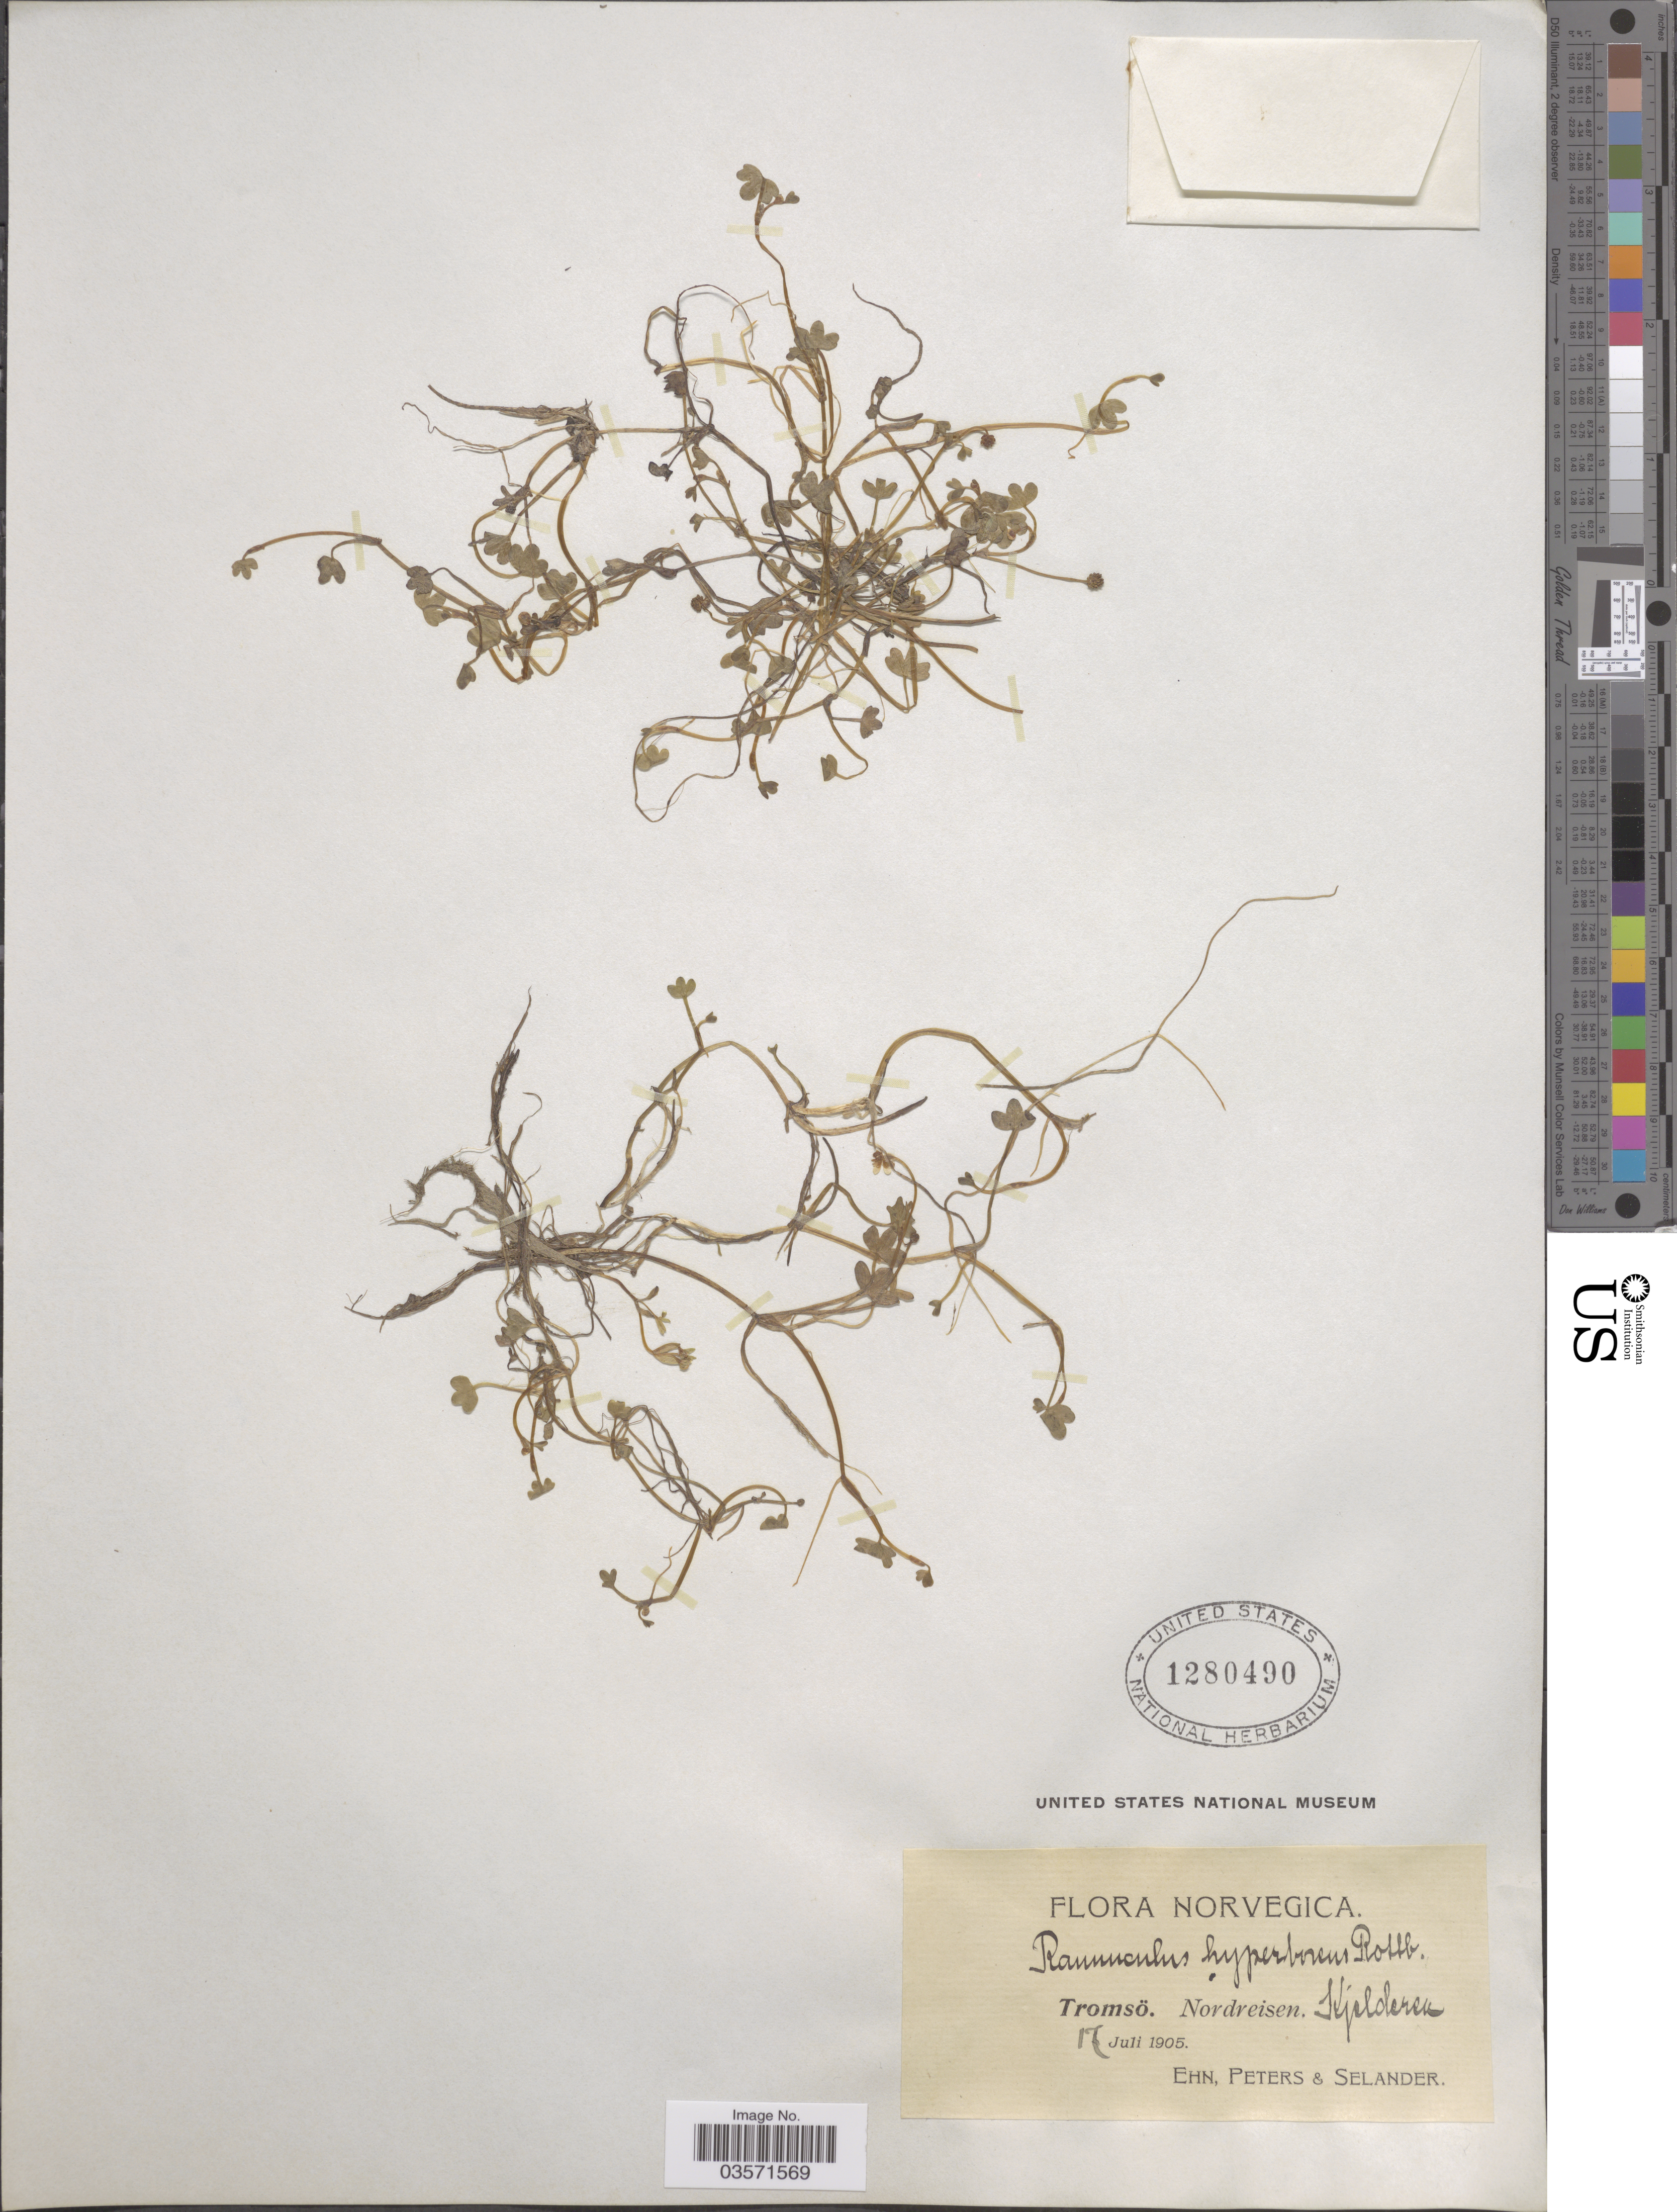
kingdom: Plantae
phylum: Tracheophyta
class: Magnoliopsida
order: Ranunculales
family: Ranunculaceae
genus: Ranunculus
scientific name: Ranunculus hyperboreus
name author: Rottb.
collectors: Ehn, -. Peters & Selander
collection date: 1905-07-17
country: Norway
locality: Norvegica. Tromsö. Nordreisen. Kjelderen.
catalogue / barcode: US 1280490